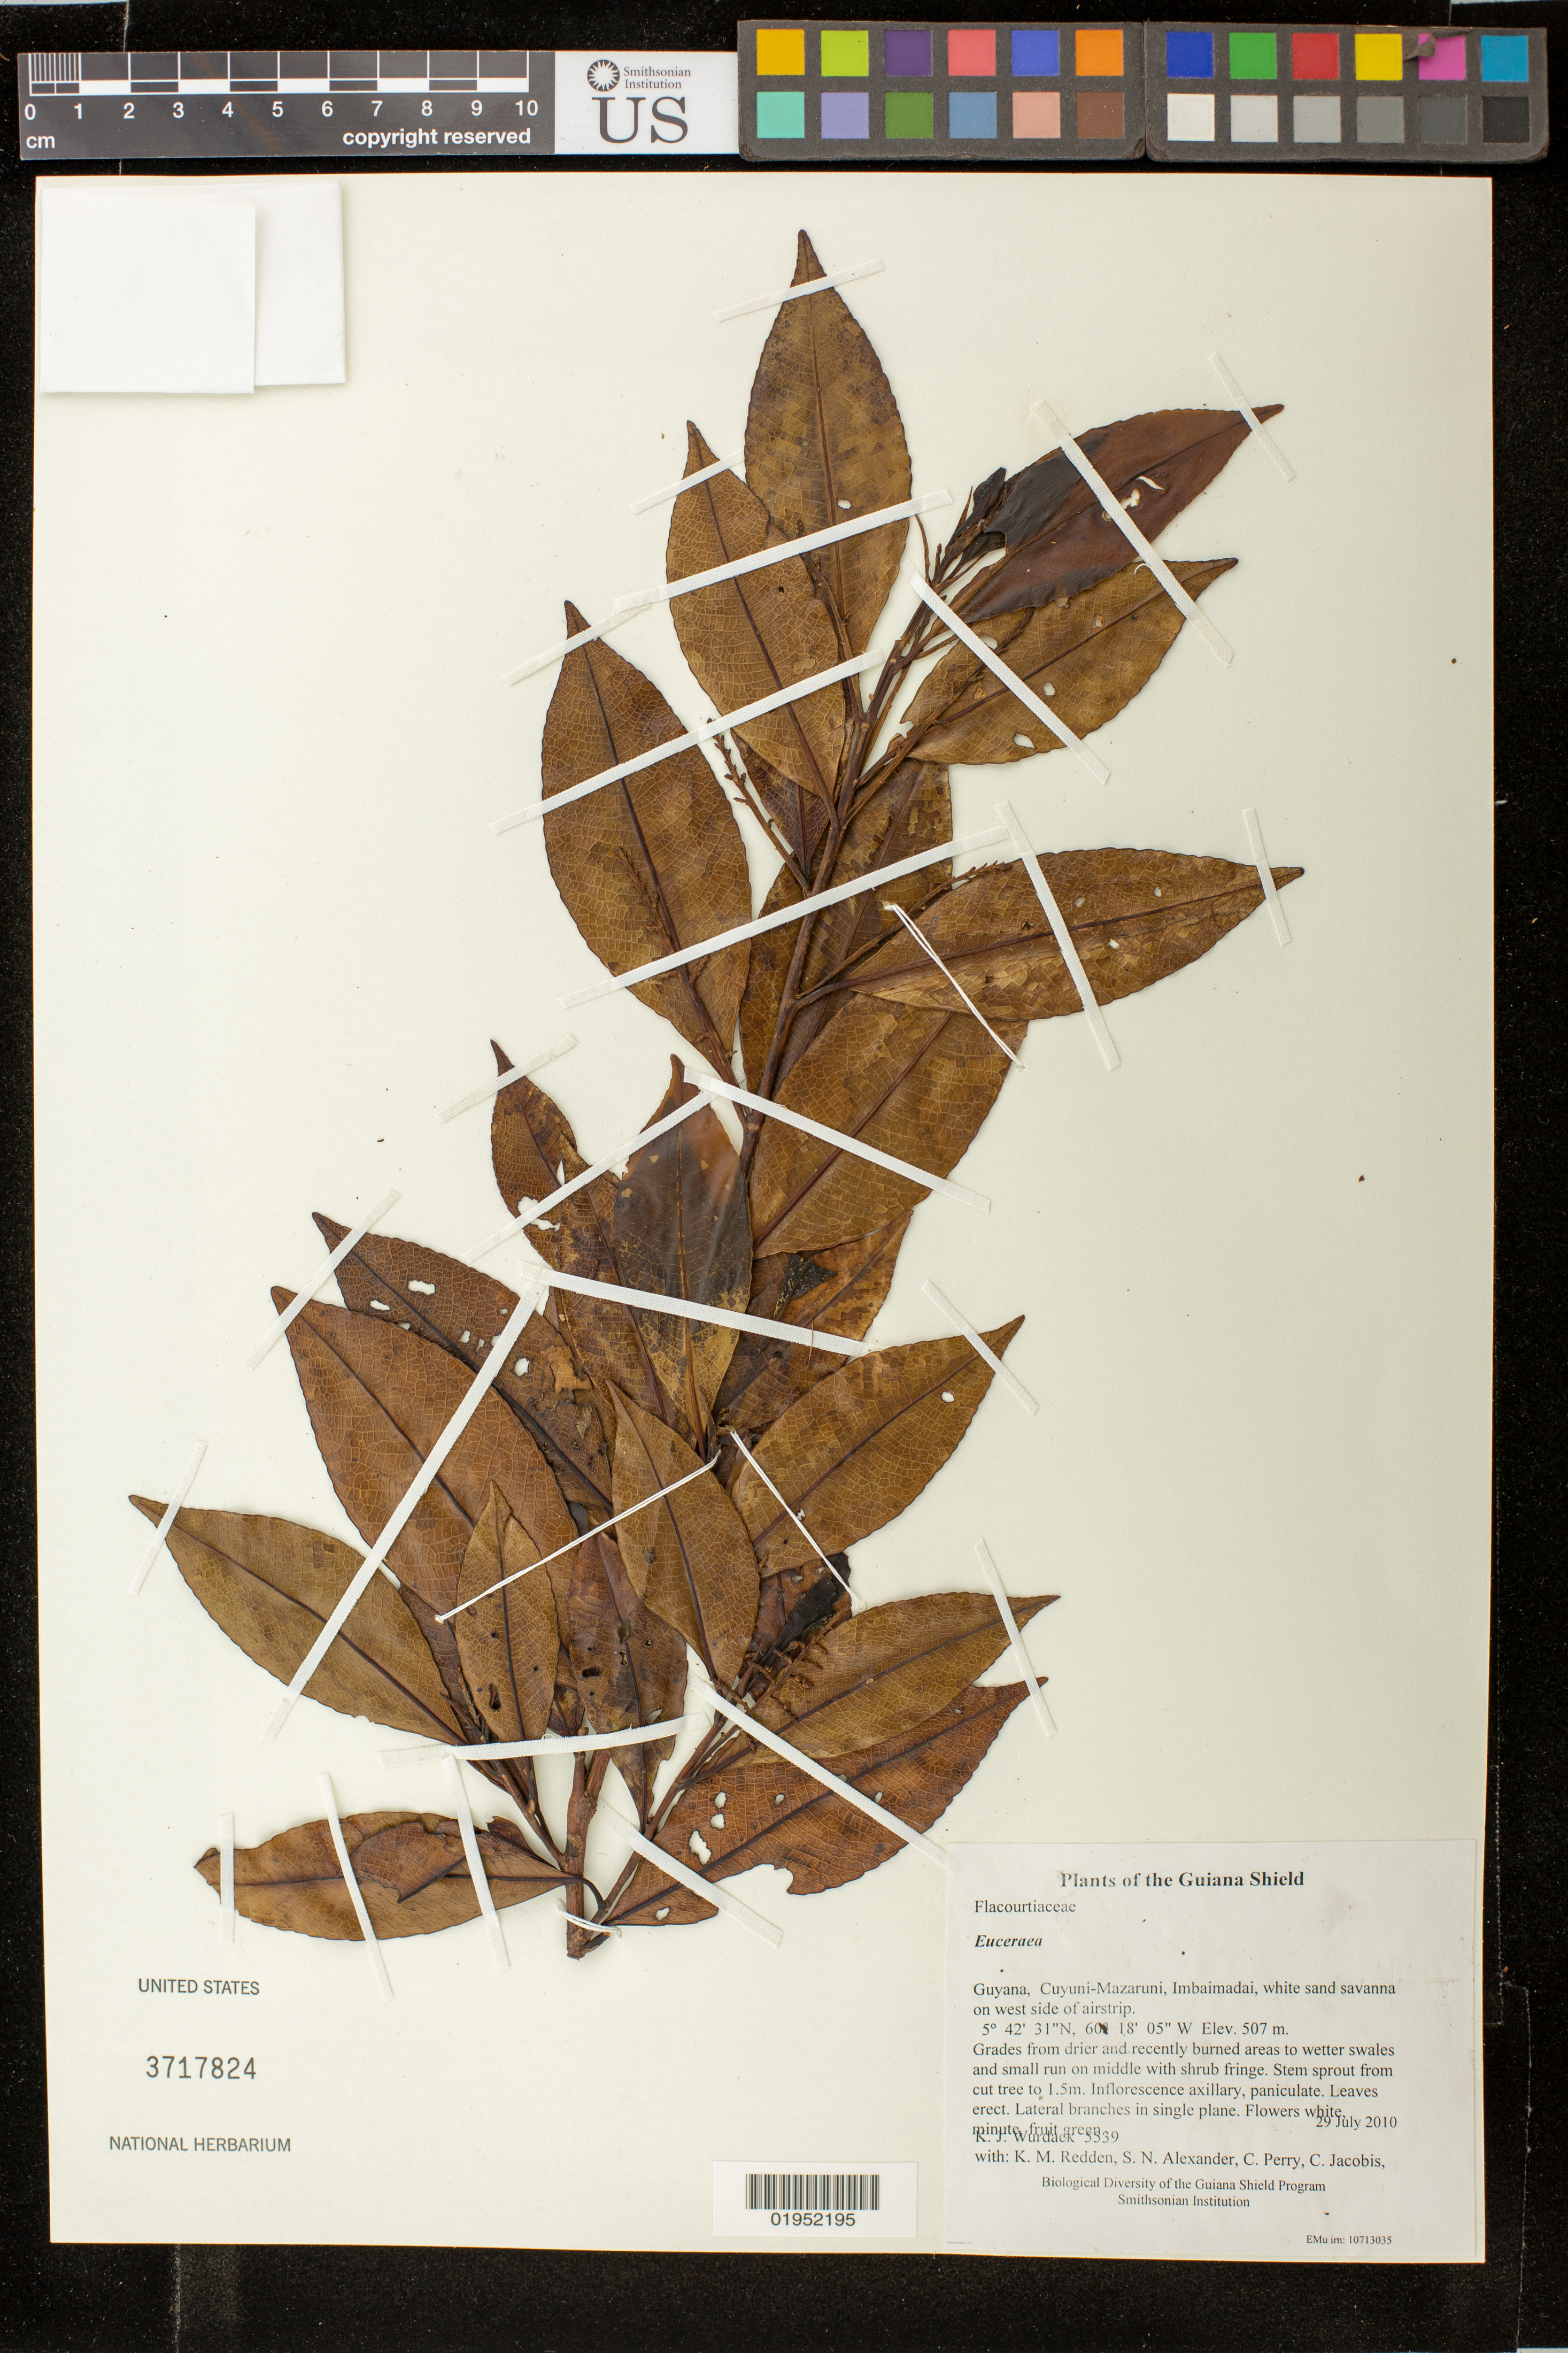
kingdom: Plantae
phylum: Tracheophyta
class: Magnoliopsida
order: Malpighiales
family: Salicaceae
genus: Casearia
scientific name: Casearia euceraea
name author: Mestier et al.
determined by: Strong, Mark T., (BOT), Smithsonian Institution - National Museum of Natural History (UNITED STATES)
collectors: K. Wurdack, K. M. Redden, S. N. Alexander, C. Perry, C. Jacobis, D. Hunter, V. Roland & H. Hunter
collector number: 5539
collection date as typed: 29 July 2010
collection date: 2010-07-29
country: Guyana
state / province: Cuyuni-Mazaruni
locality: Imbaimadai, white sand savanna on west side of airstrip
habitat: Grades from drier and recently burned areas to wetter swales and small run on middle with shrub fringe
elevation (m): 507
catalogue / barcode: US 3717824